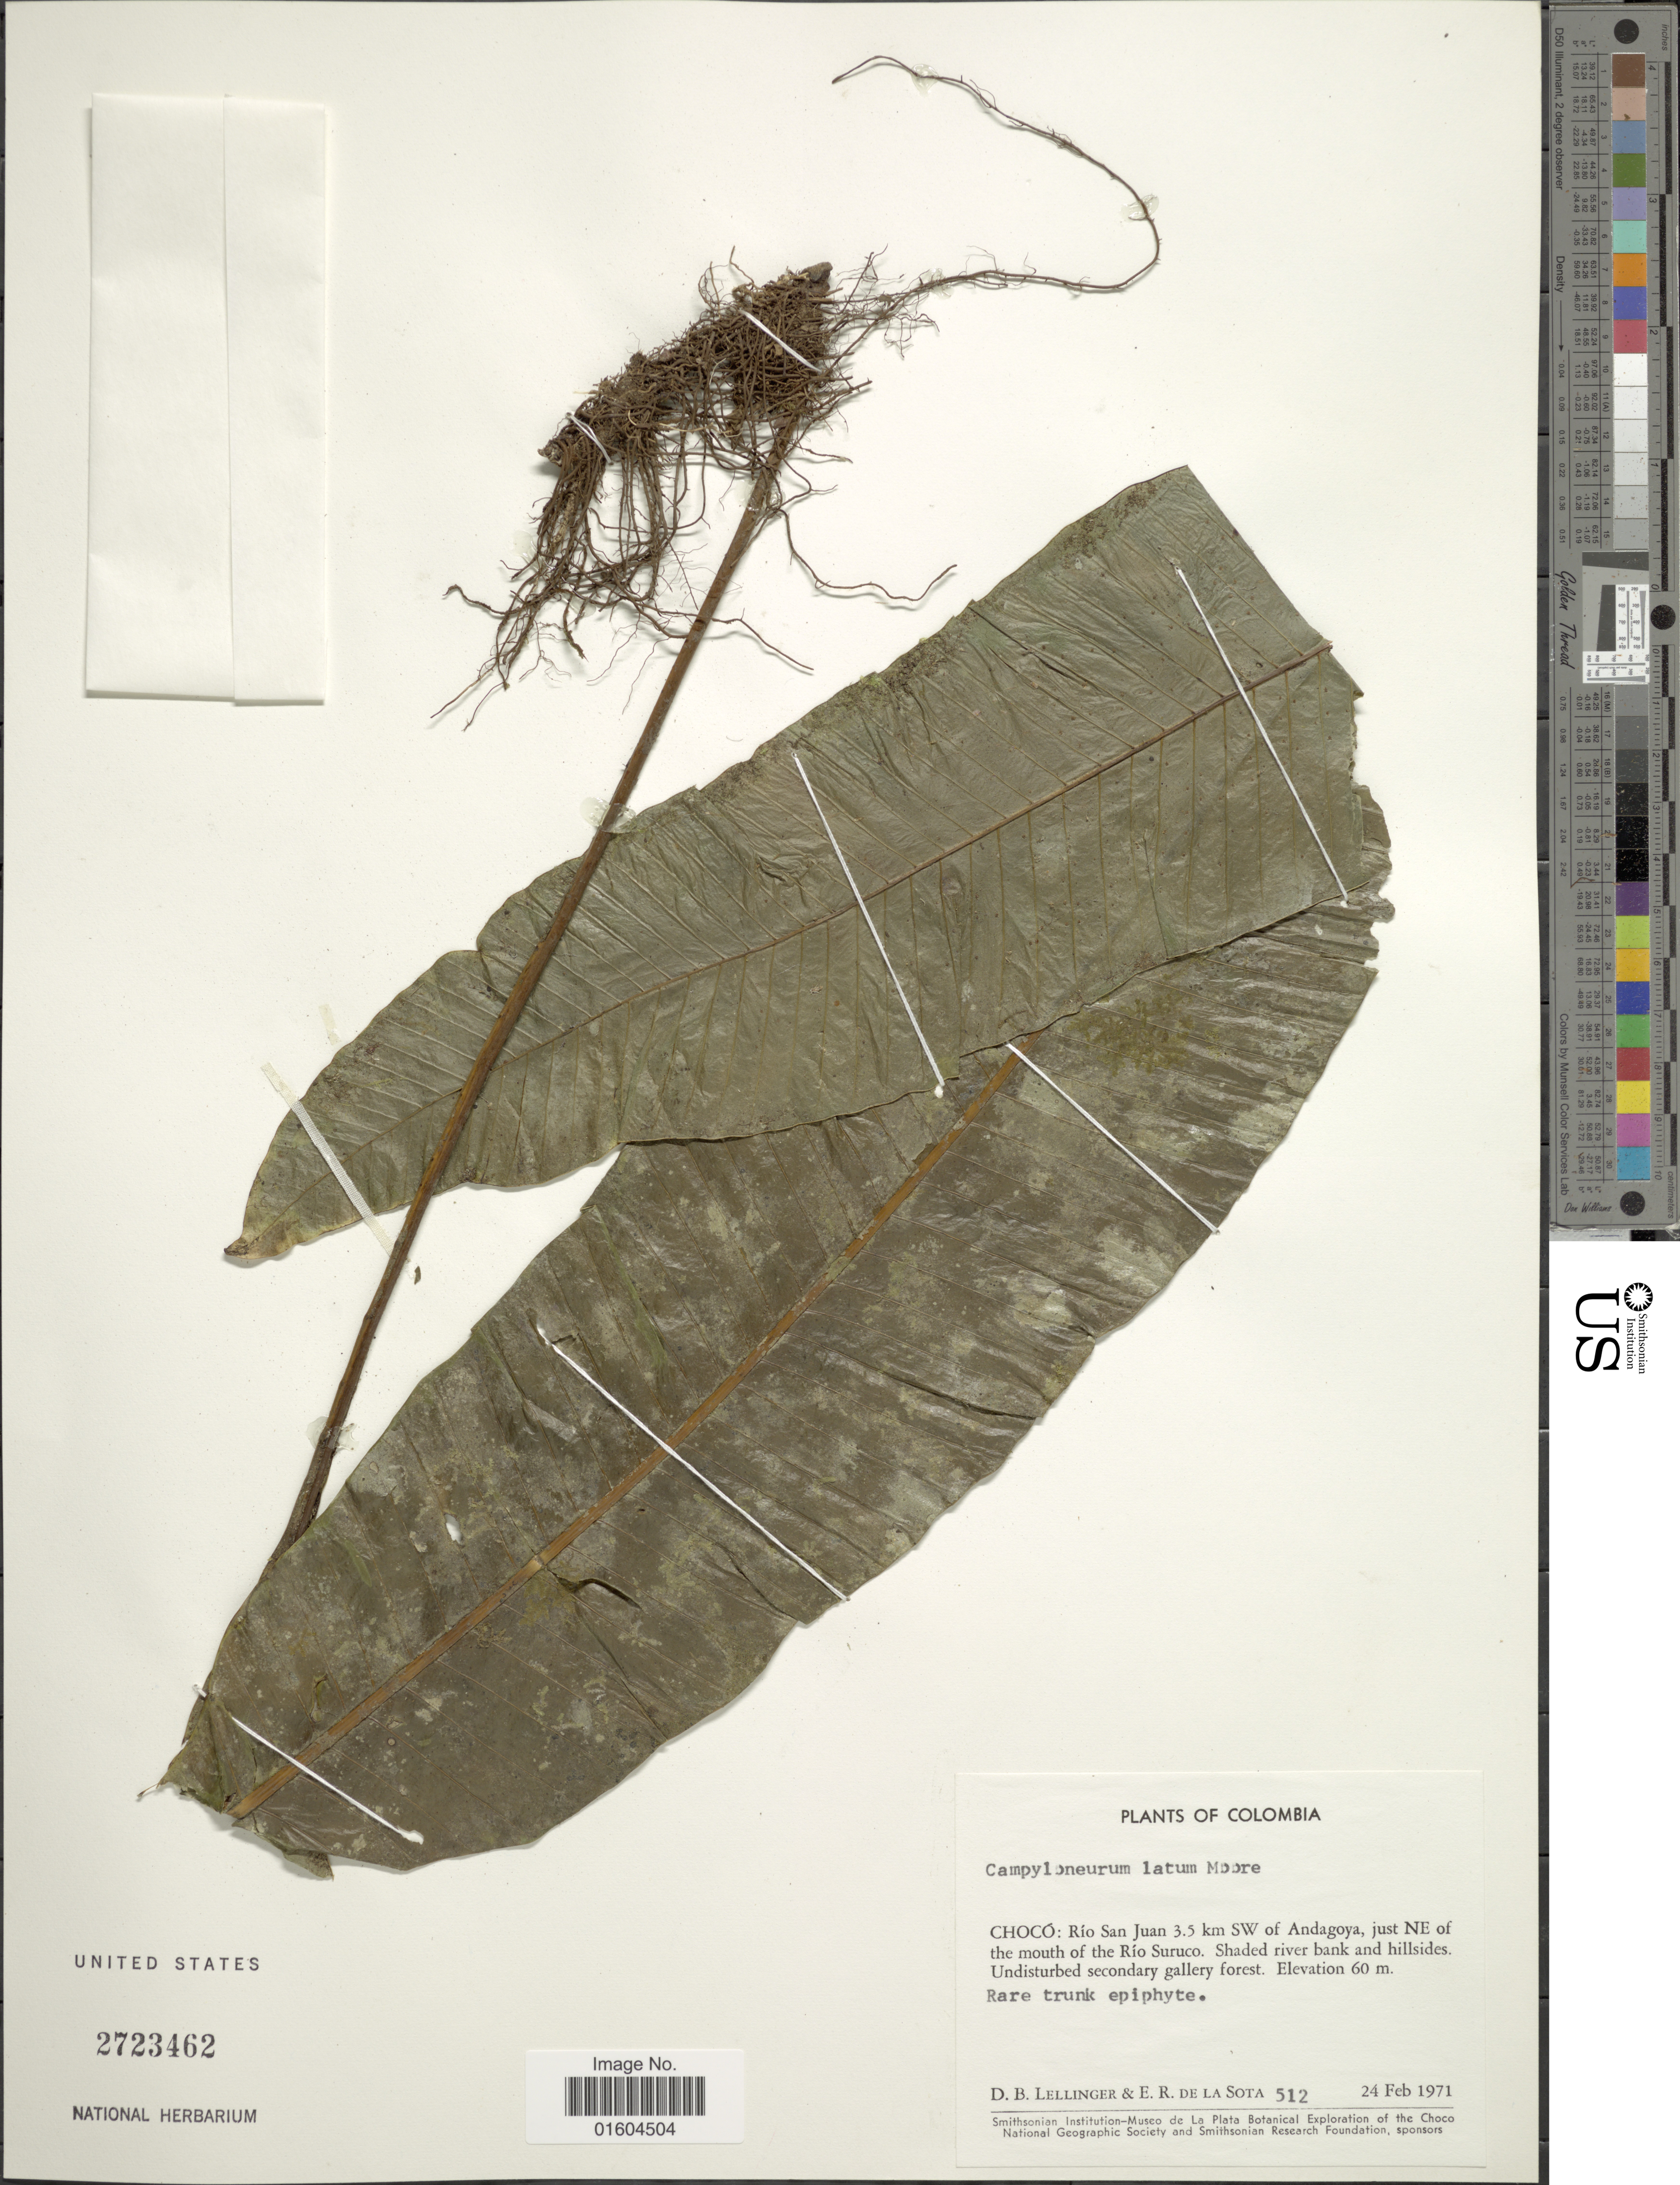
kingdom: Plantae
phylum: Tracheophyta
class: Polypodiopsida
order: Polypodiales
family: Polypodiaceae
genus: Campyloneurum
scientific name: Campyloneurum latum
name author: T. Moore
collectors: D. B. Lellinger & E. R. de la Sota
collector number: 520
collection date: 1971-02-24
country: Colombia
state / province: Chocó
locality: Colombia, Choco: Rio San Juan 3.5 km SW of Andagoya, just NE of the mouth of the Rio Suruco. Shaded river bank and hillsides. Undisturbed secondary gallery forest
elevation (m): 60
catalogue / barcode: US 2723462